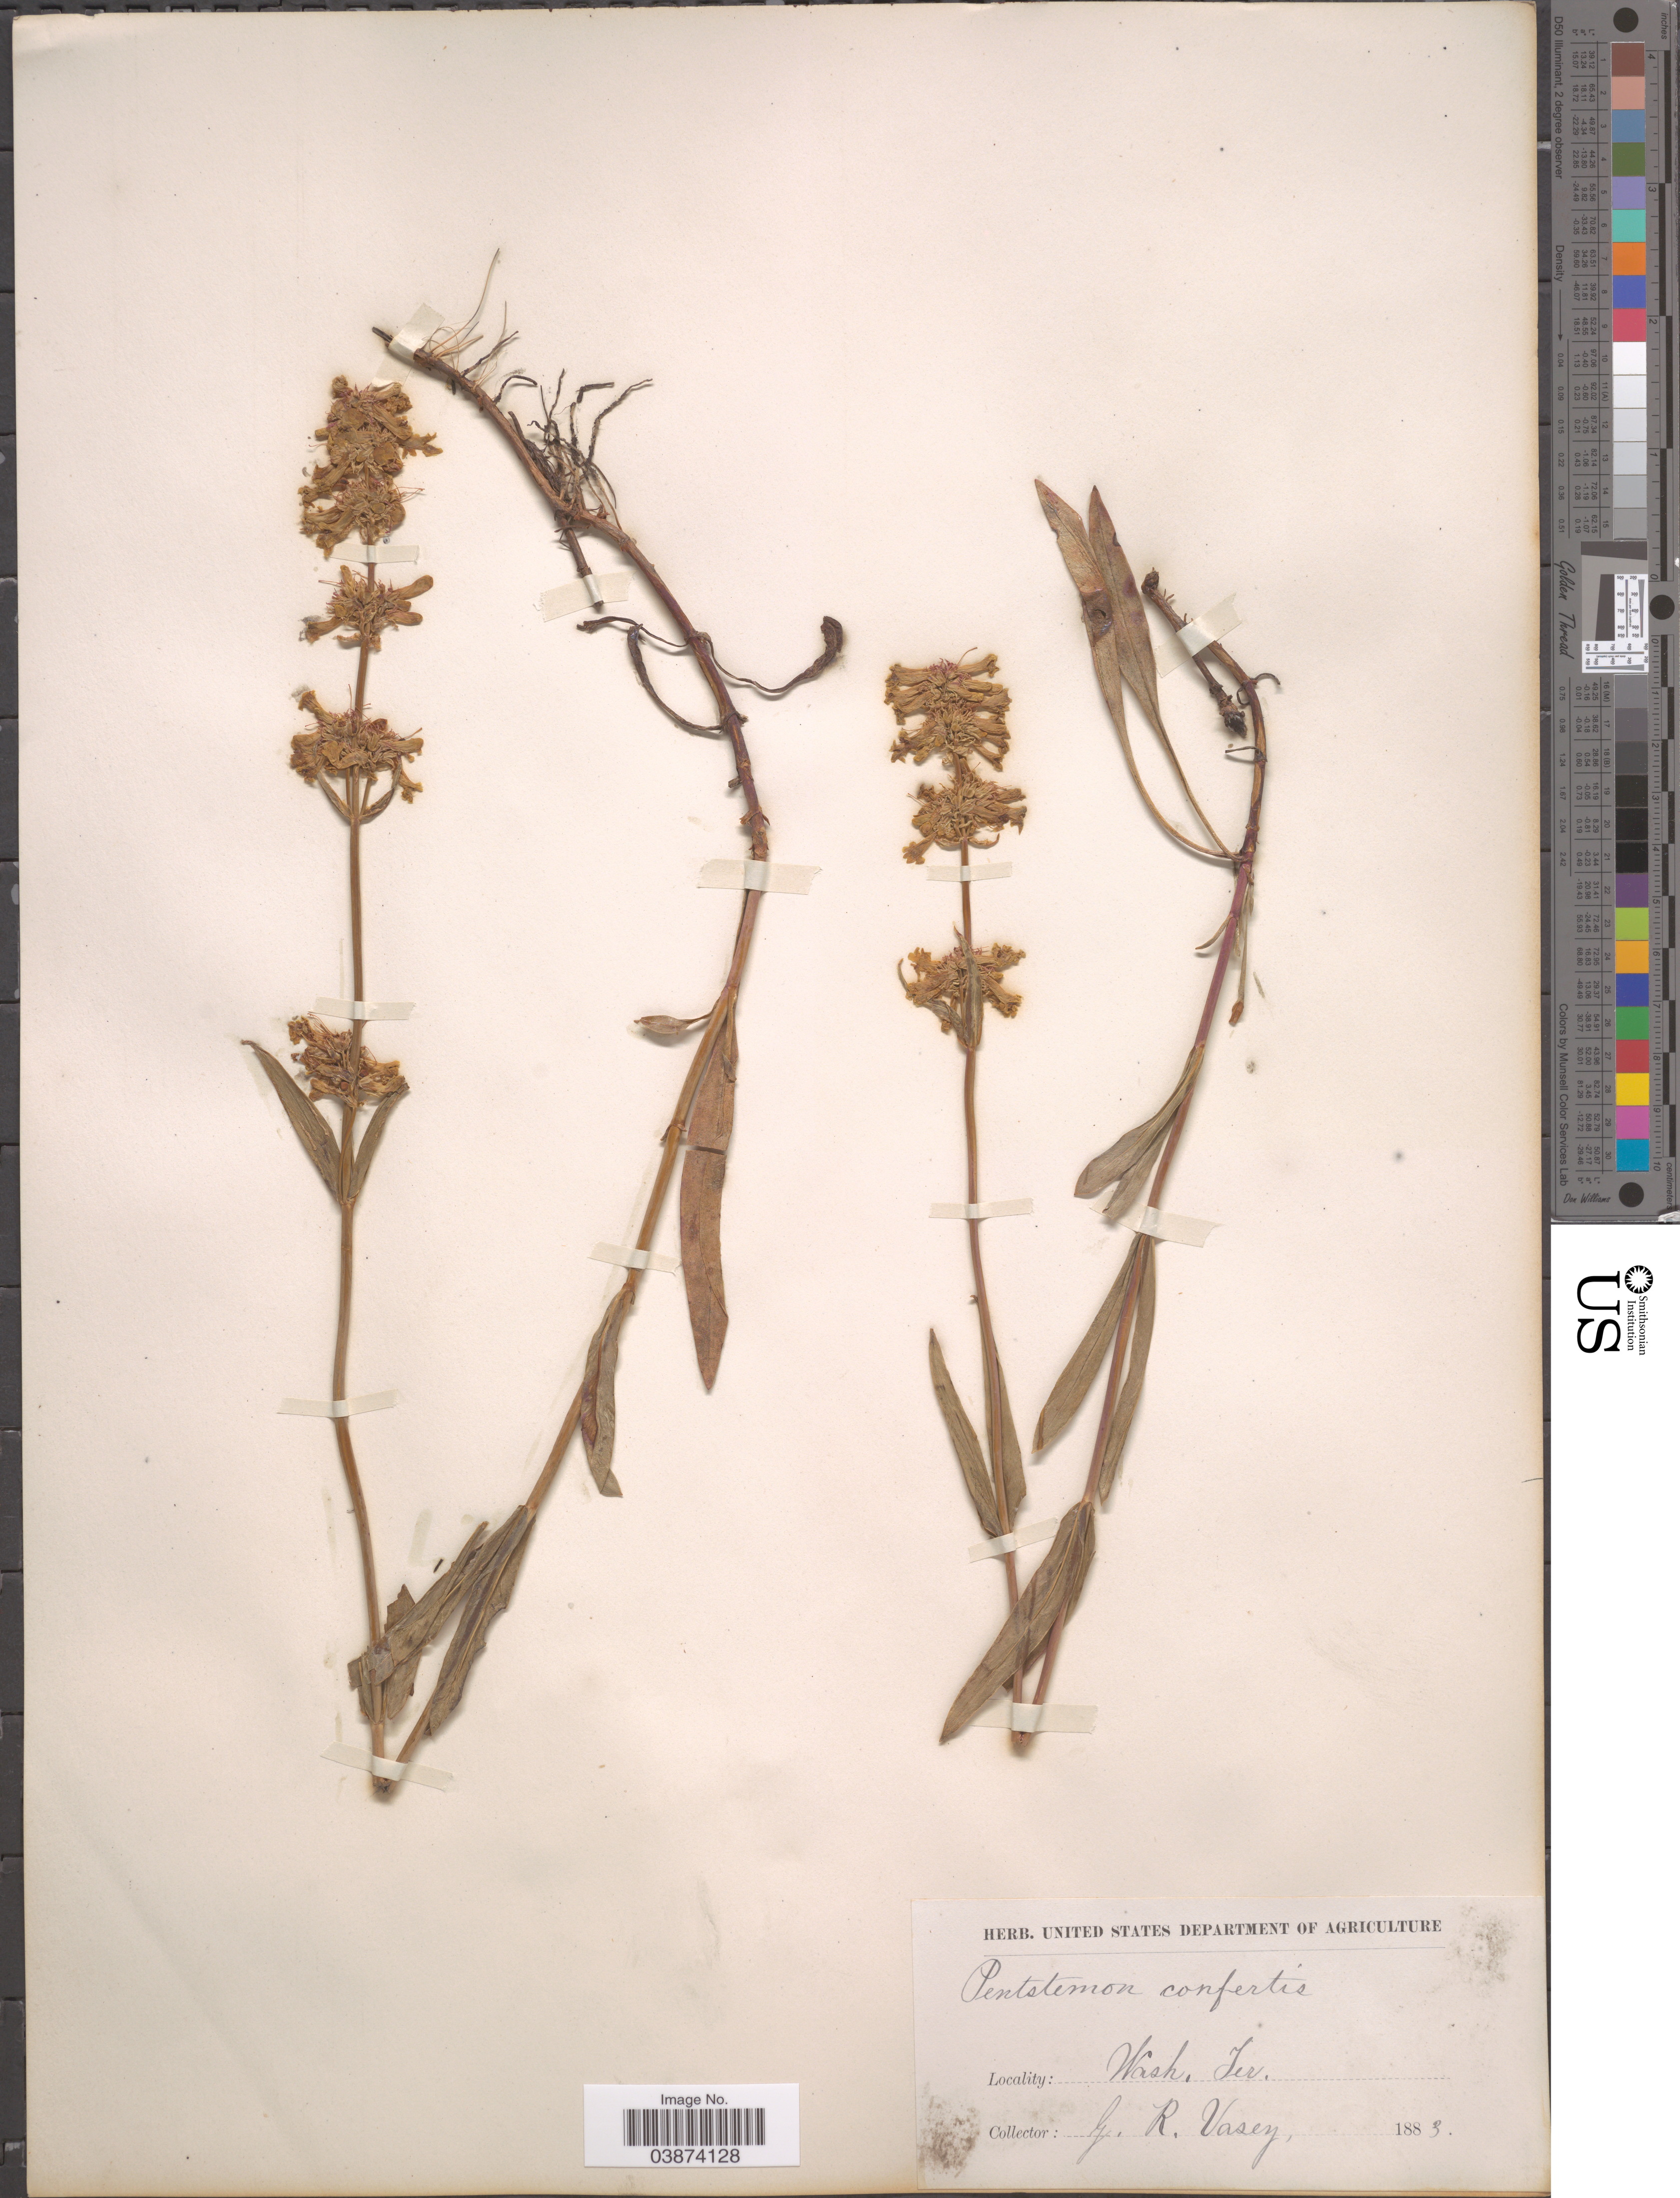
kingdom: Plantae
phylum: Tracheophyta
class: Magnoliopsida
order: Lamiales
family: Plantaginaceae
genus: Penstemon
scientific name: Penstemon confertus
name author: Douglas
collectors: G. R. Vasey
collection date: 1883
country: United States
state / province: Washington